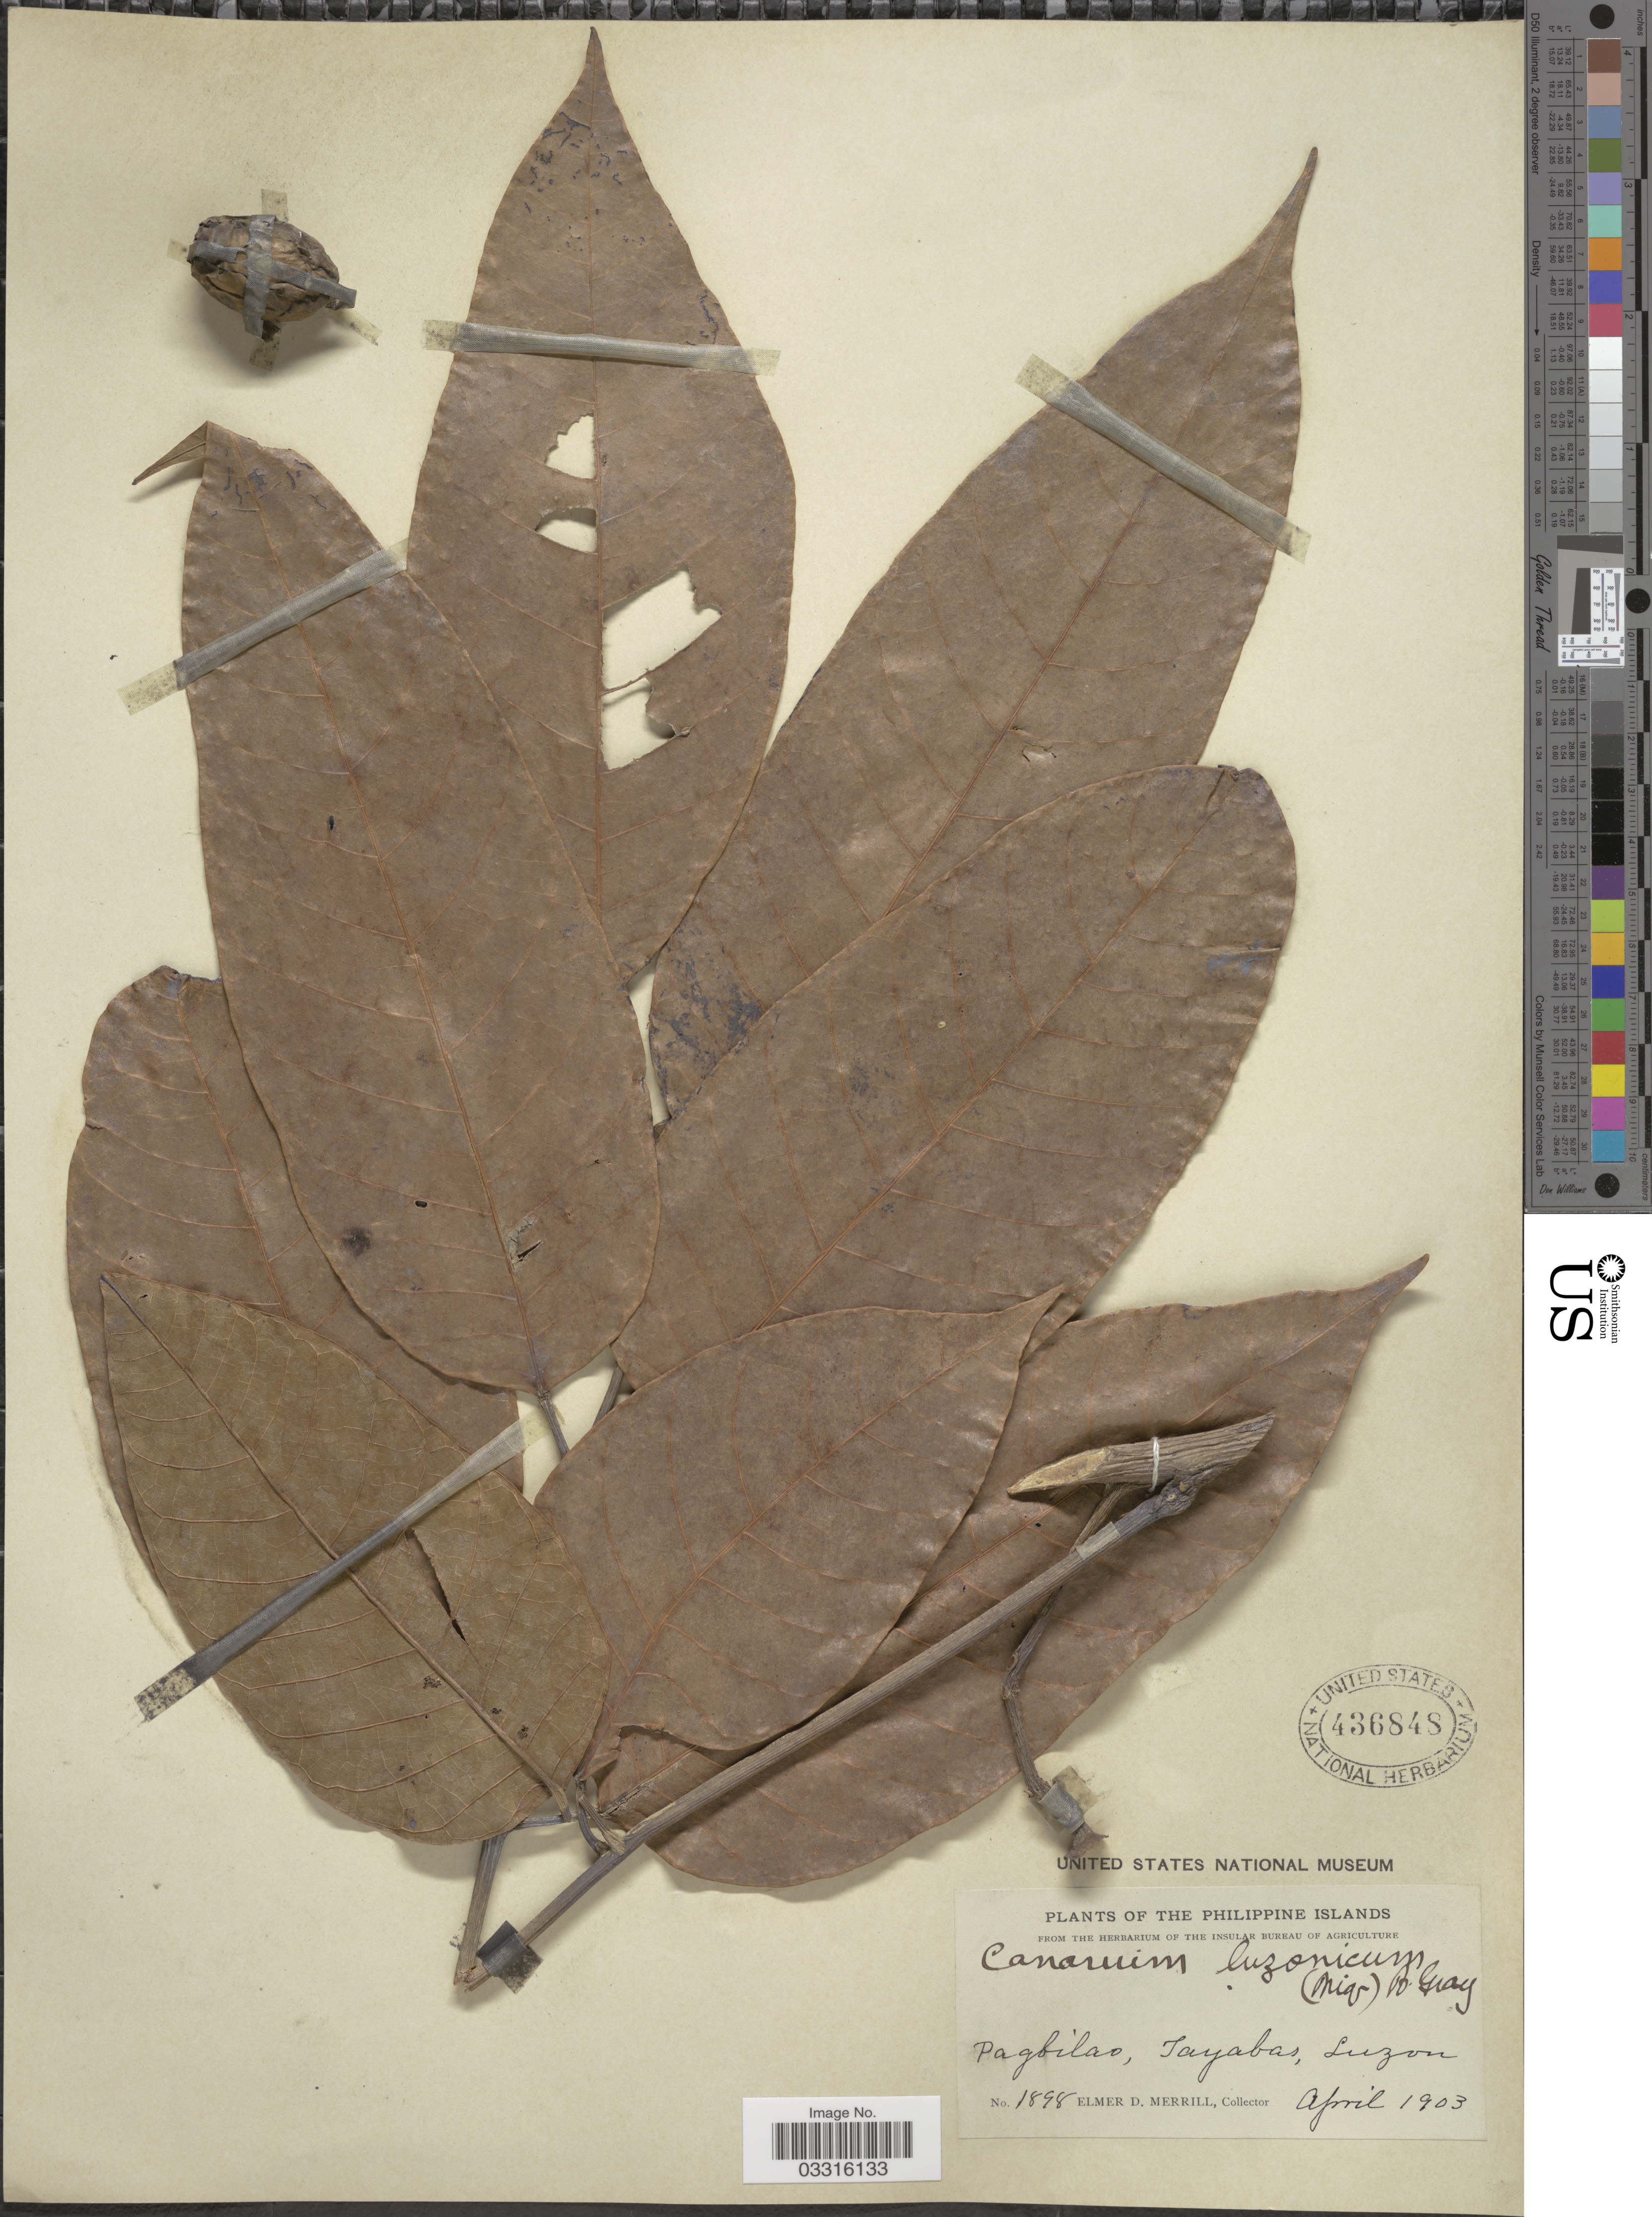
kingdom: Plantae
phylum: Tracheophyta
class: Magnoliopsida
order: Sapindales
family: Burseraceae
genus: Canarium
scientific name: Canarium luzonicum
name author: (Blume) A. Gray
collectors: E. D. Merrill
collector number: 1898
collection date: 1903-04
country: Philippines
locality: Pagbilao, Tayabas, Luzon.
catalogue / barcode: US 436848